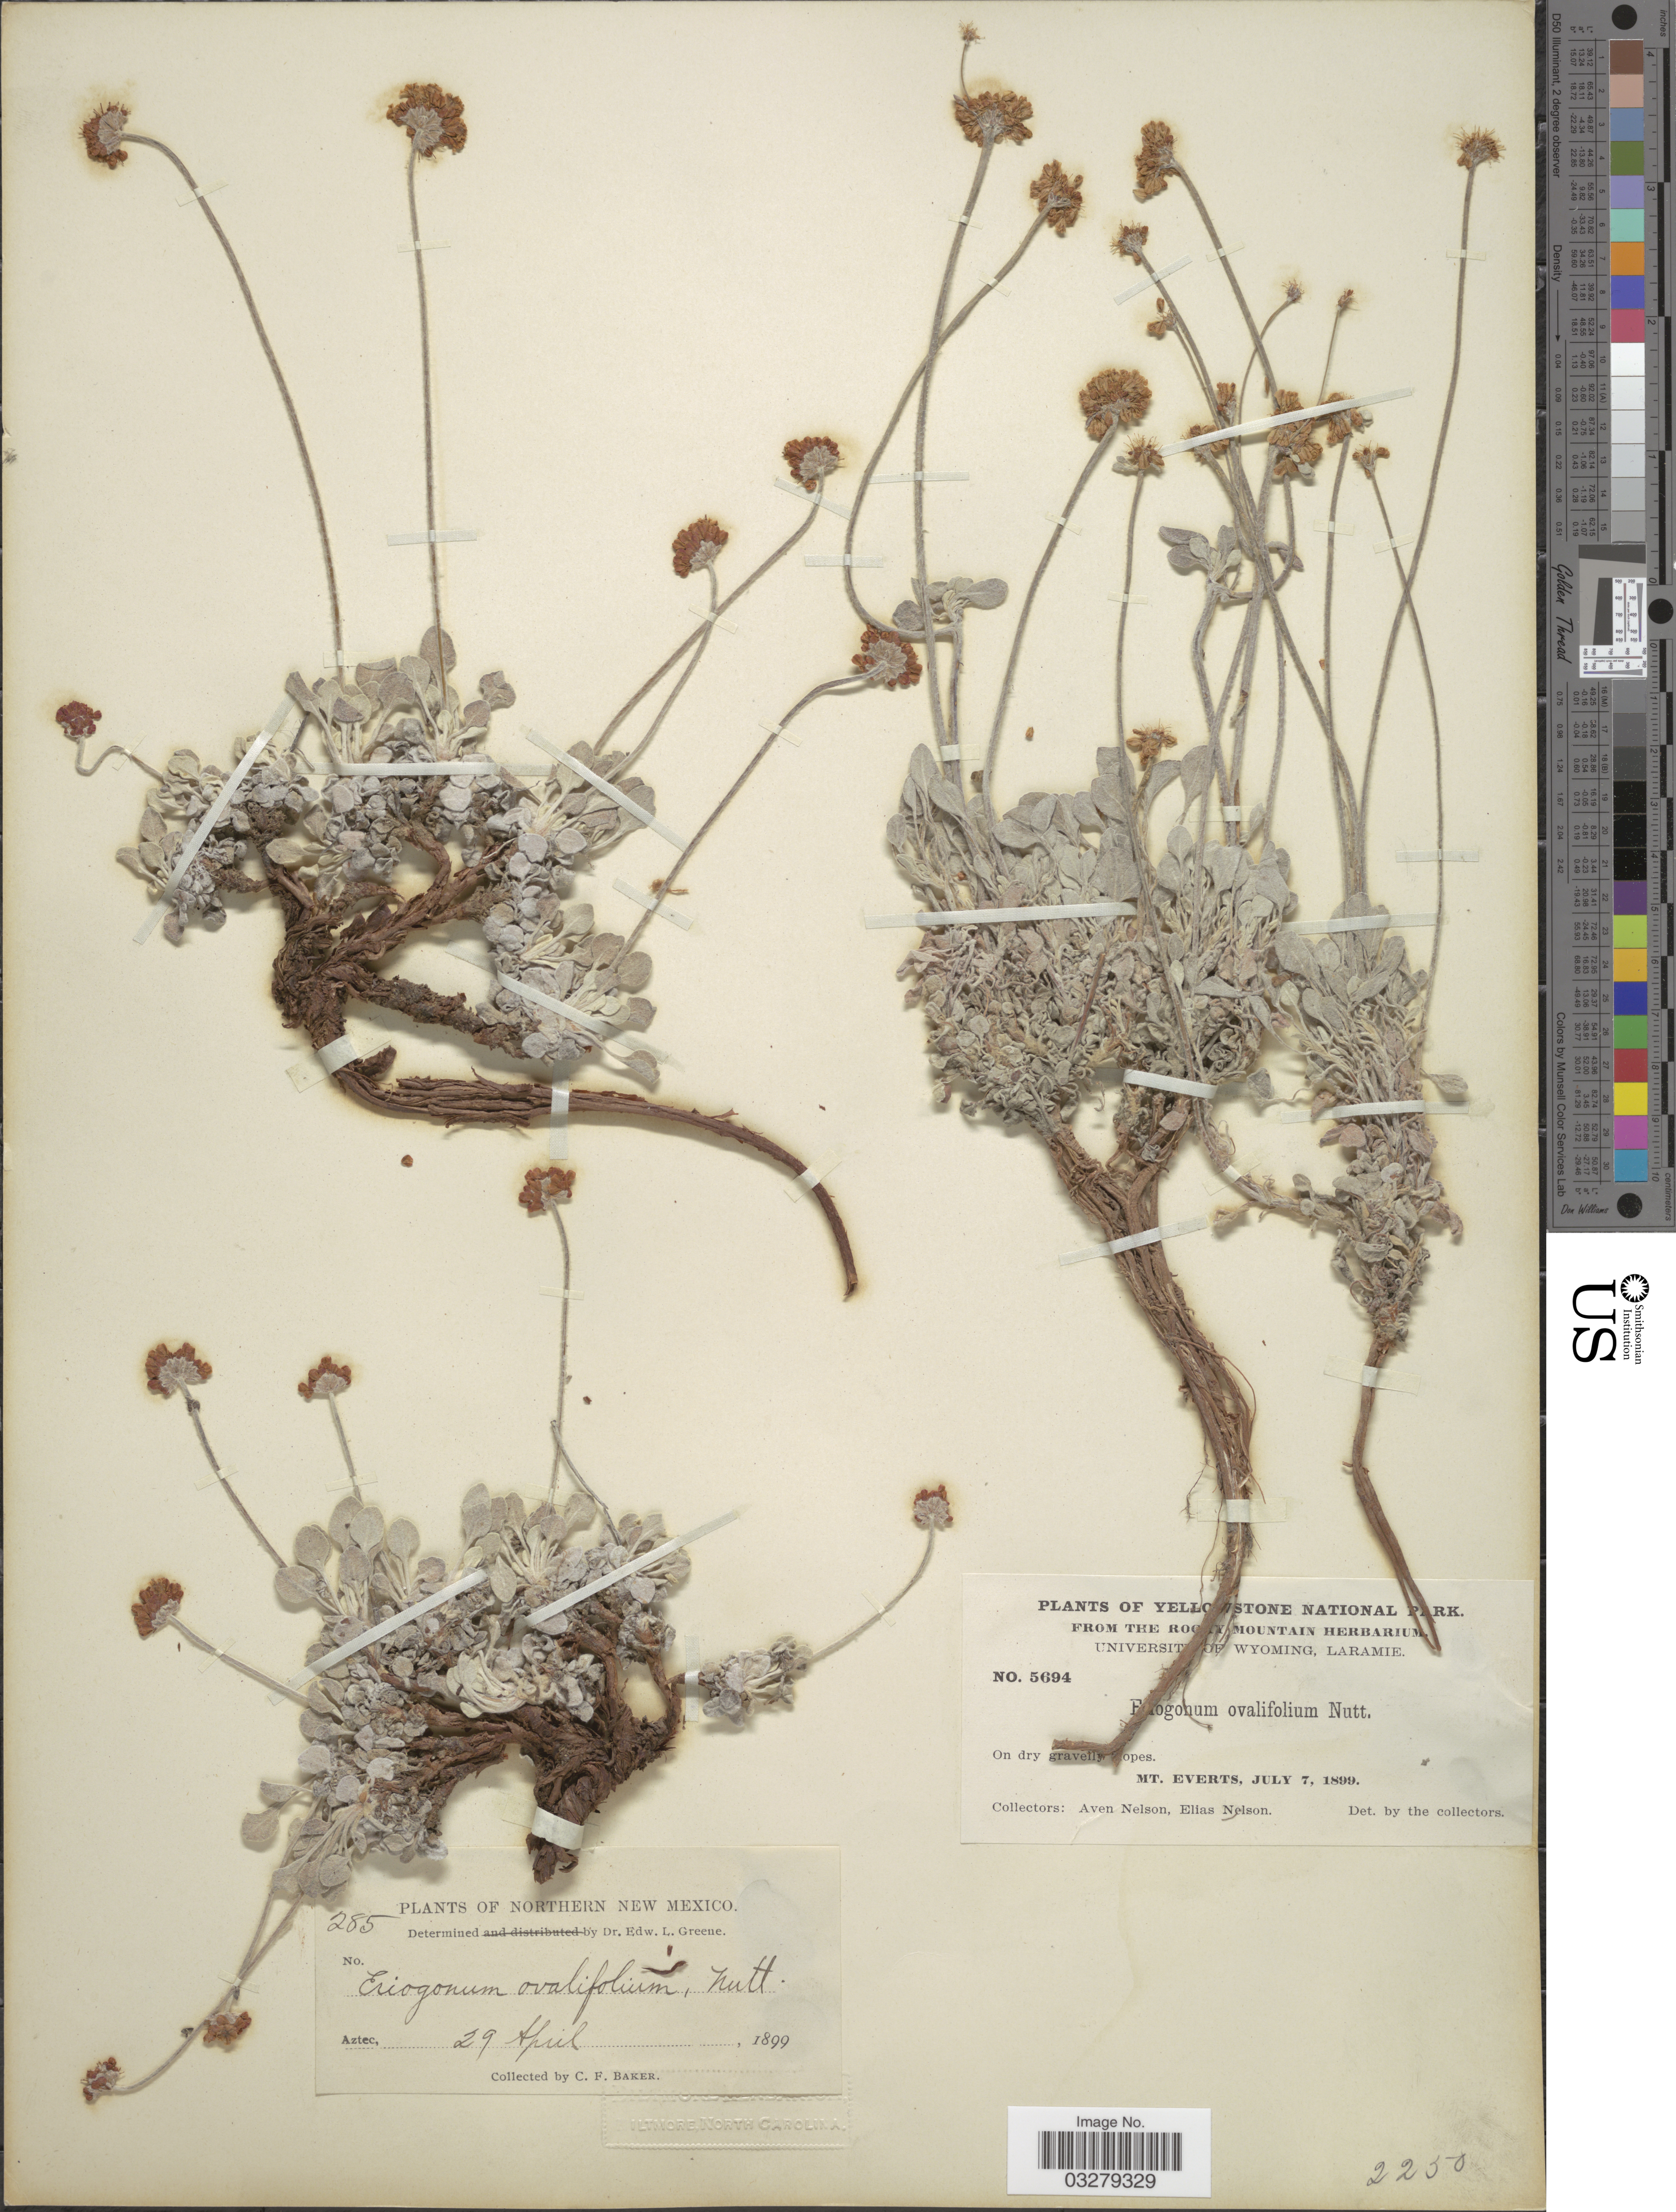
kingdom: Plantae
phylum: Tracheophyta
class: Magnoliopsida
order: Caryophyllales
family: Polygonaceae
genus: Eriogonum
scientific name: Eriogonum ovalifolium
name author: Nutt.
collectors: A. Nelson & E. Nelson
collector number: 5694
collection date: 1899-07-07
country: United States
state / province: Wyoming